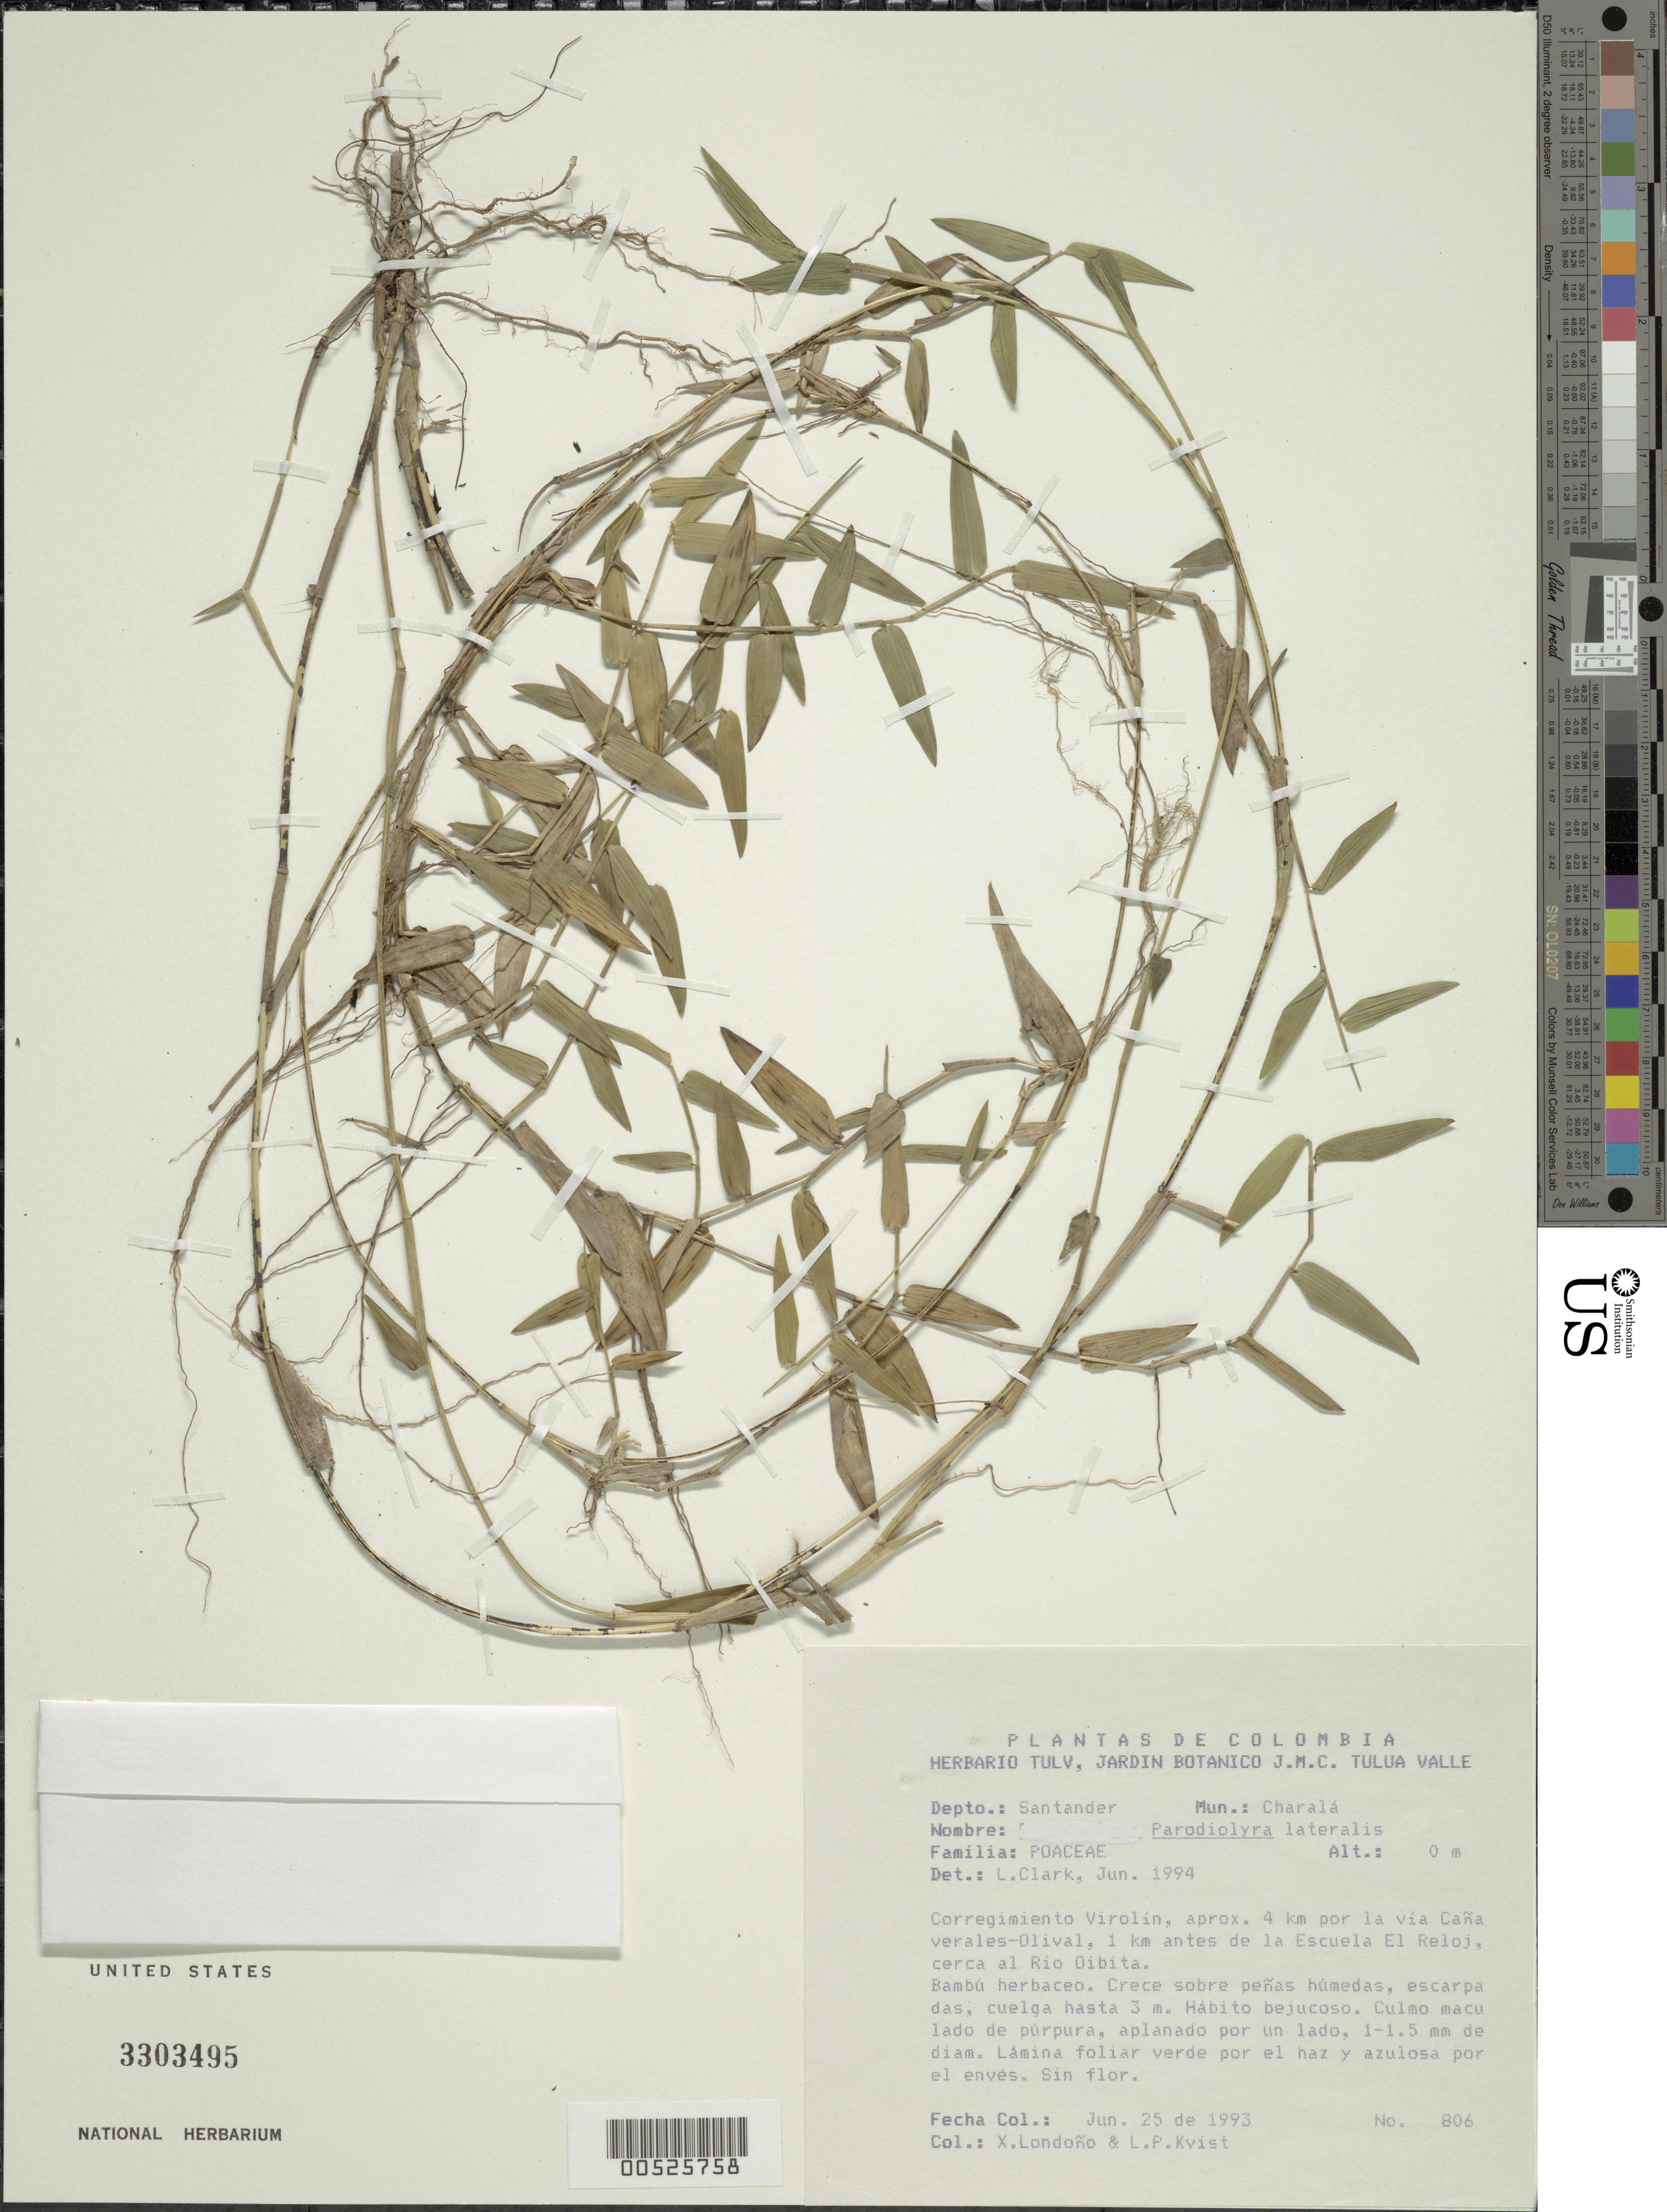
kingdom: Plantae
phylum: Tracheophyta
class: Liliopsida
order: Poales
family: Poaceae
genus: Parodiolyra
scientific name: Parodiolyra lateralis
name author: (J. Presl ex Nees) Soderstr. & Zuloaga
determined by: Clark, Lynn G., (ISC), Iowa State University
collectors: X. Londoño & L. P. Kvist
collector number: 806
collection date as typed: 25 Jun 1993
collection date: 1993-06-25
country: Colombia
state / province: Santander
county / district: Charalá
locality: Corregimiento Virolin, aprox. 4 km por La Canaverales-Olival, 1 km antes de La Escuela El Reloj, Cerca al Rio Oibita.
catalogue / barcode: US 3303495